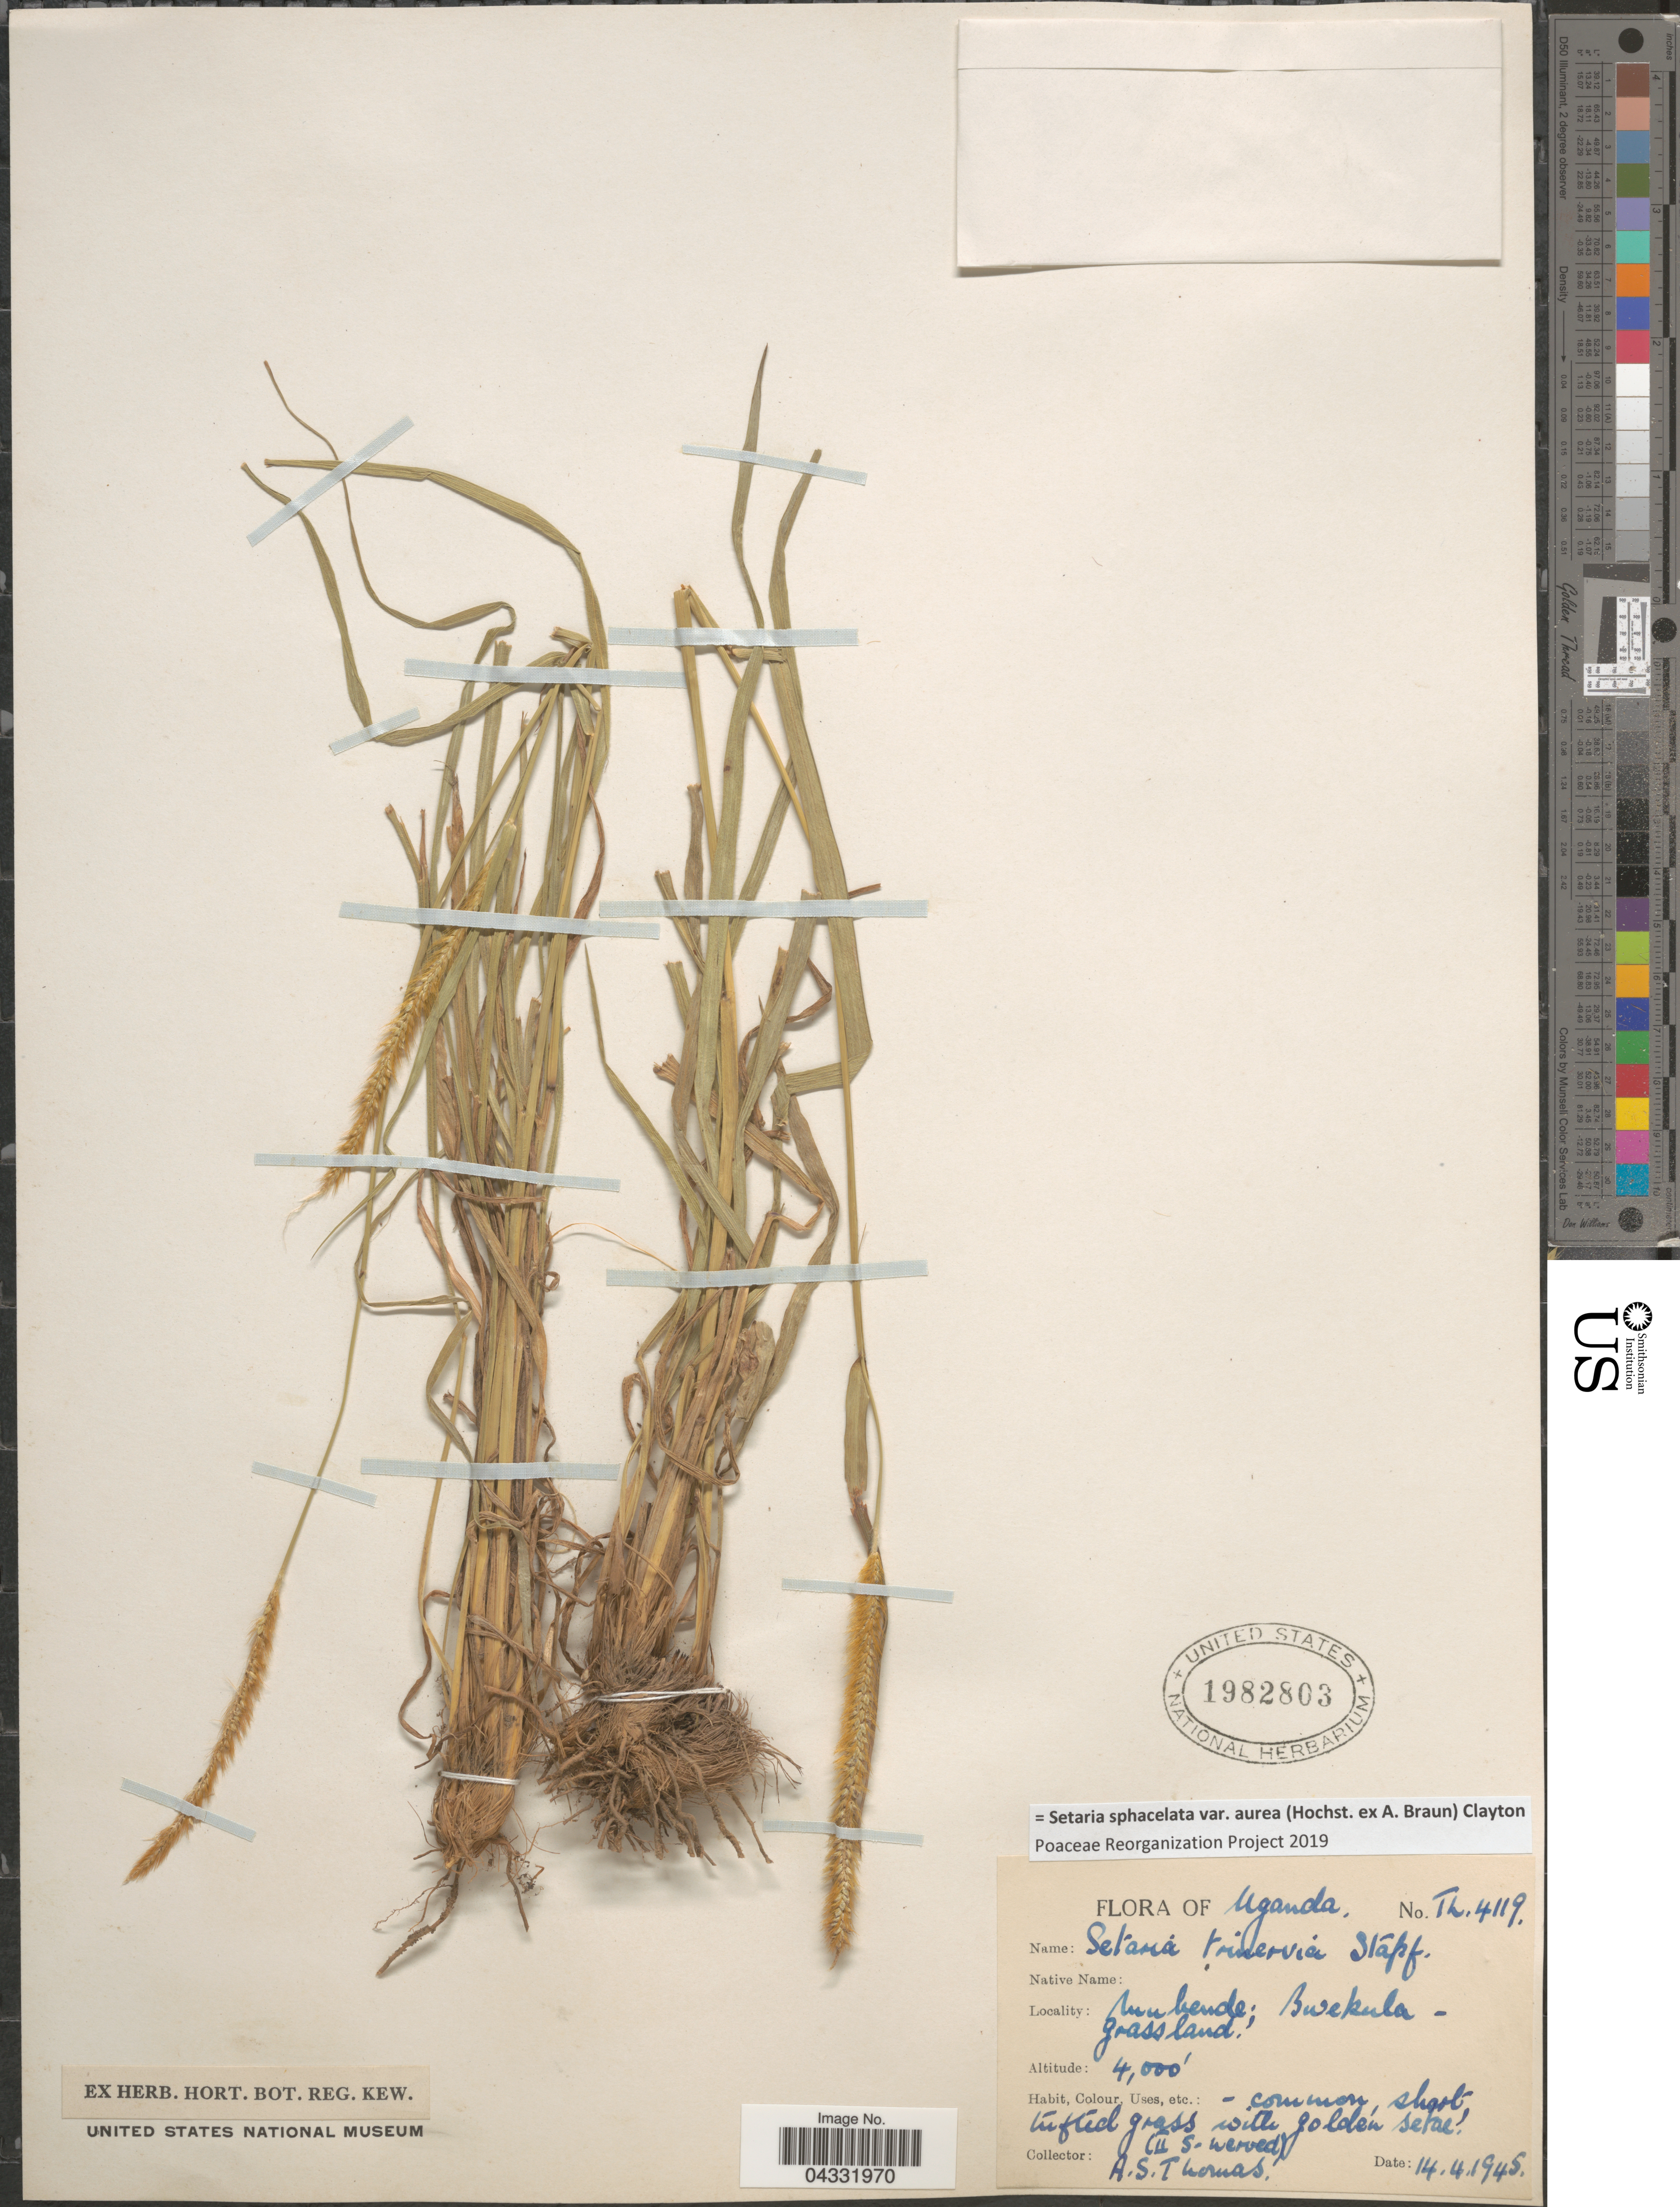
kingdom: Plantae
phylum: Tracheophyta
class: Liliopsida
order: Poales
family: Poaceae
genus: Setaria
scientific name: Setaria sphacelata var. aurea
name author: (Hochst. ex A. Braun) Clayton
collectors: A. Thomas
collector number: Th.4119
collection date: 1945-04-14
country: Uganda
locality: Mubende; Bwekula- grassland.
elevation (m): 1219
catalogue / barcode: US 1982803